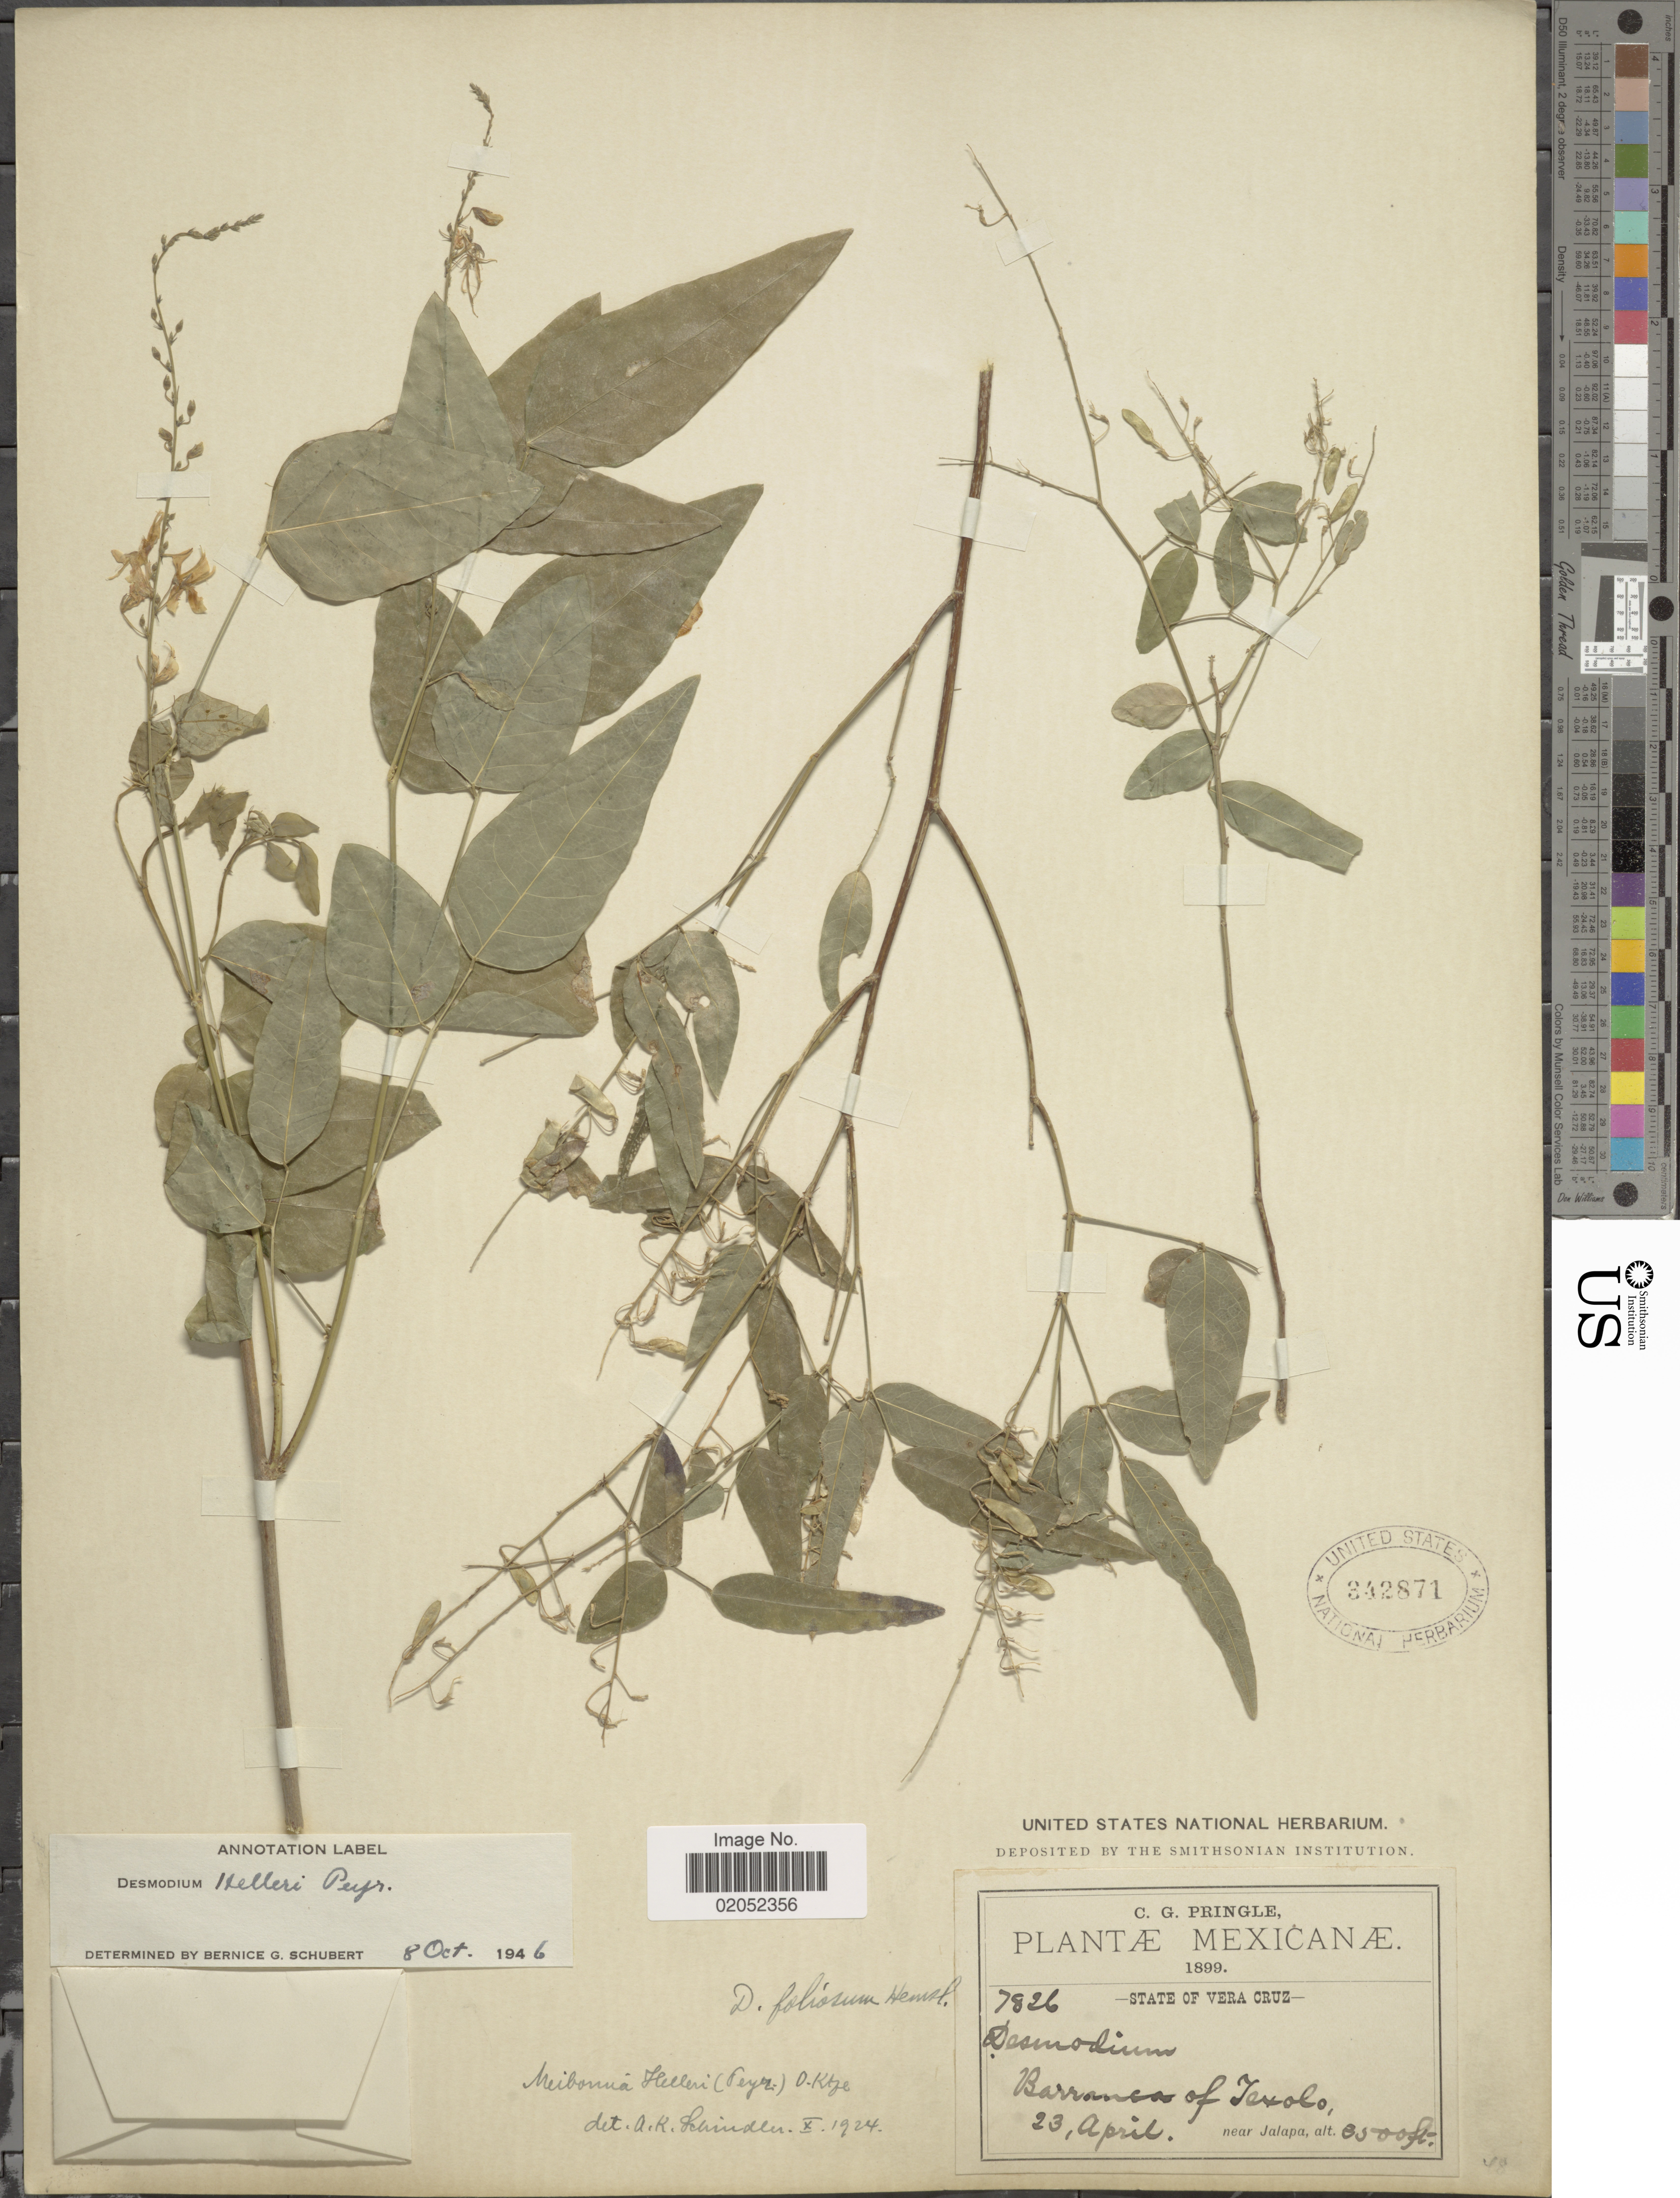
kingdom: Plantae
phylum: Tracheophyta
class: Magnoliopsida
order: Fabales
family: Fabaceae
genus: Desmodium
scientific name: Desmodium helleri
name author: Peyr.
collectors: C. G. Pringle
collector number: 7826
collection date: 1899-04-23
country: Mexico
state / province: Veracruz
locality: State of Vera Cruz. Barranca of Texolo.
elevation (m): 1067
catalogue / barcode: US 342871